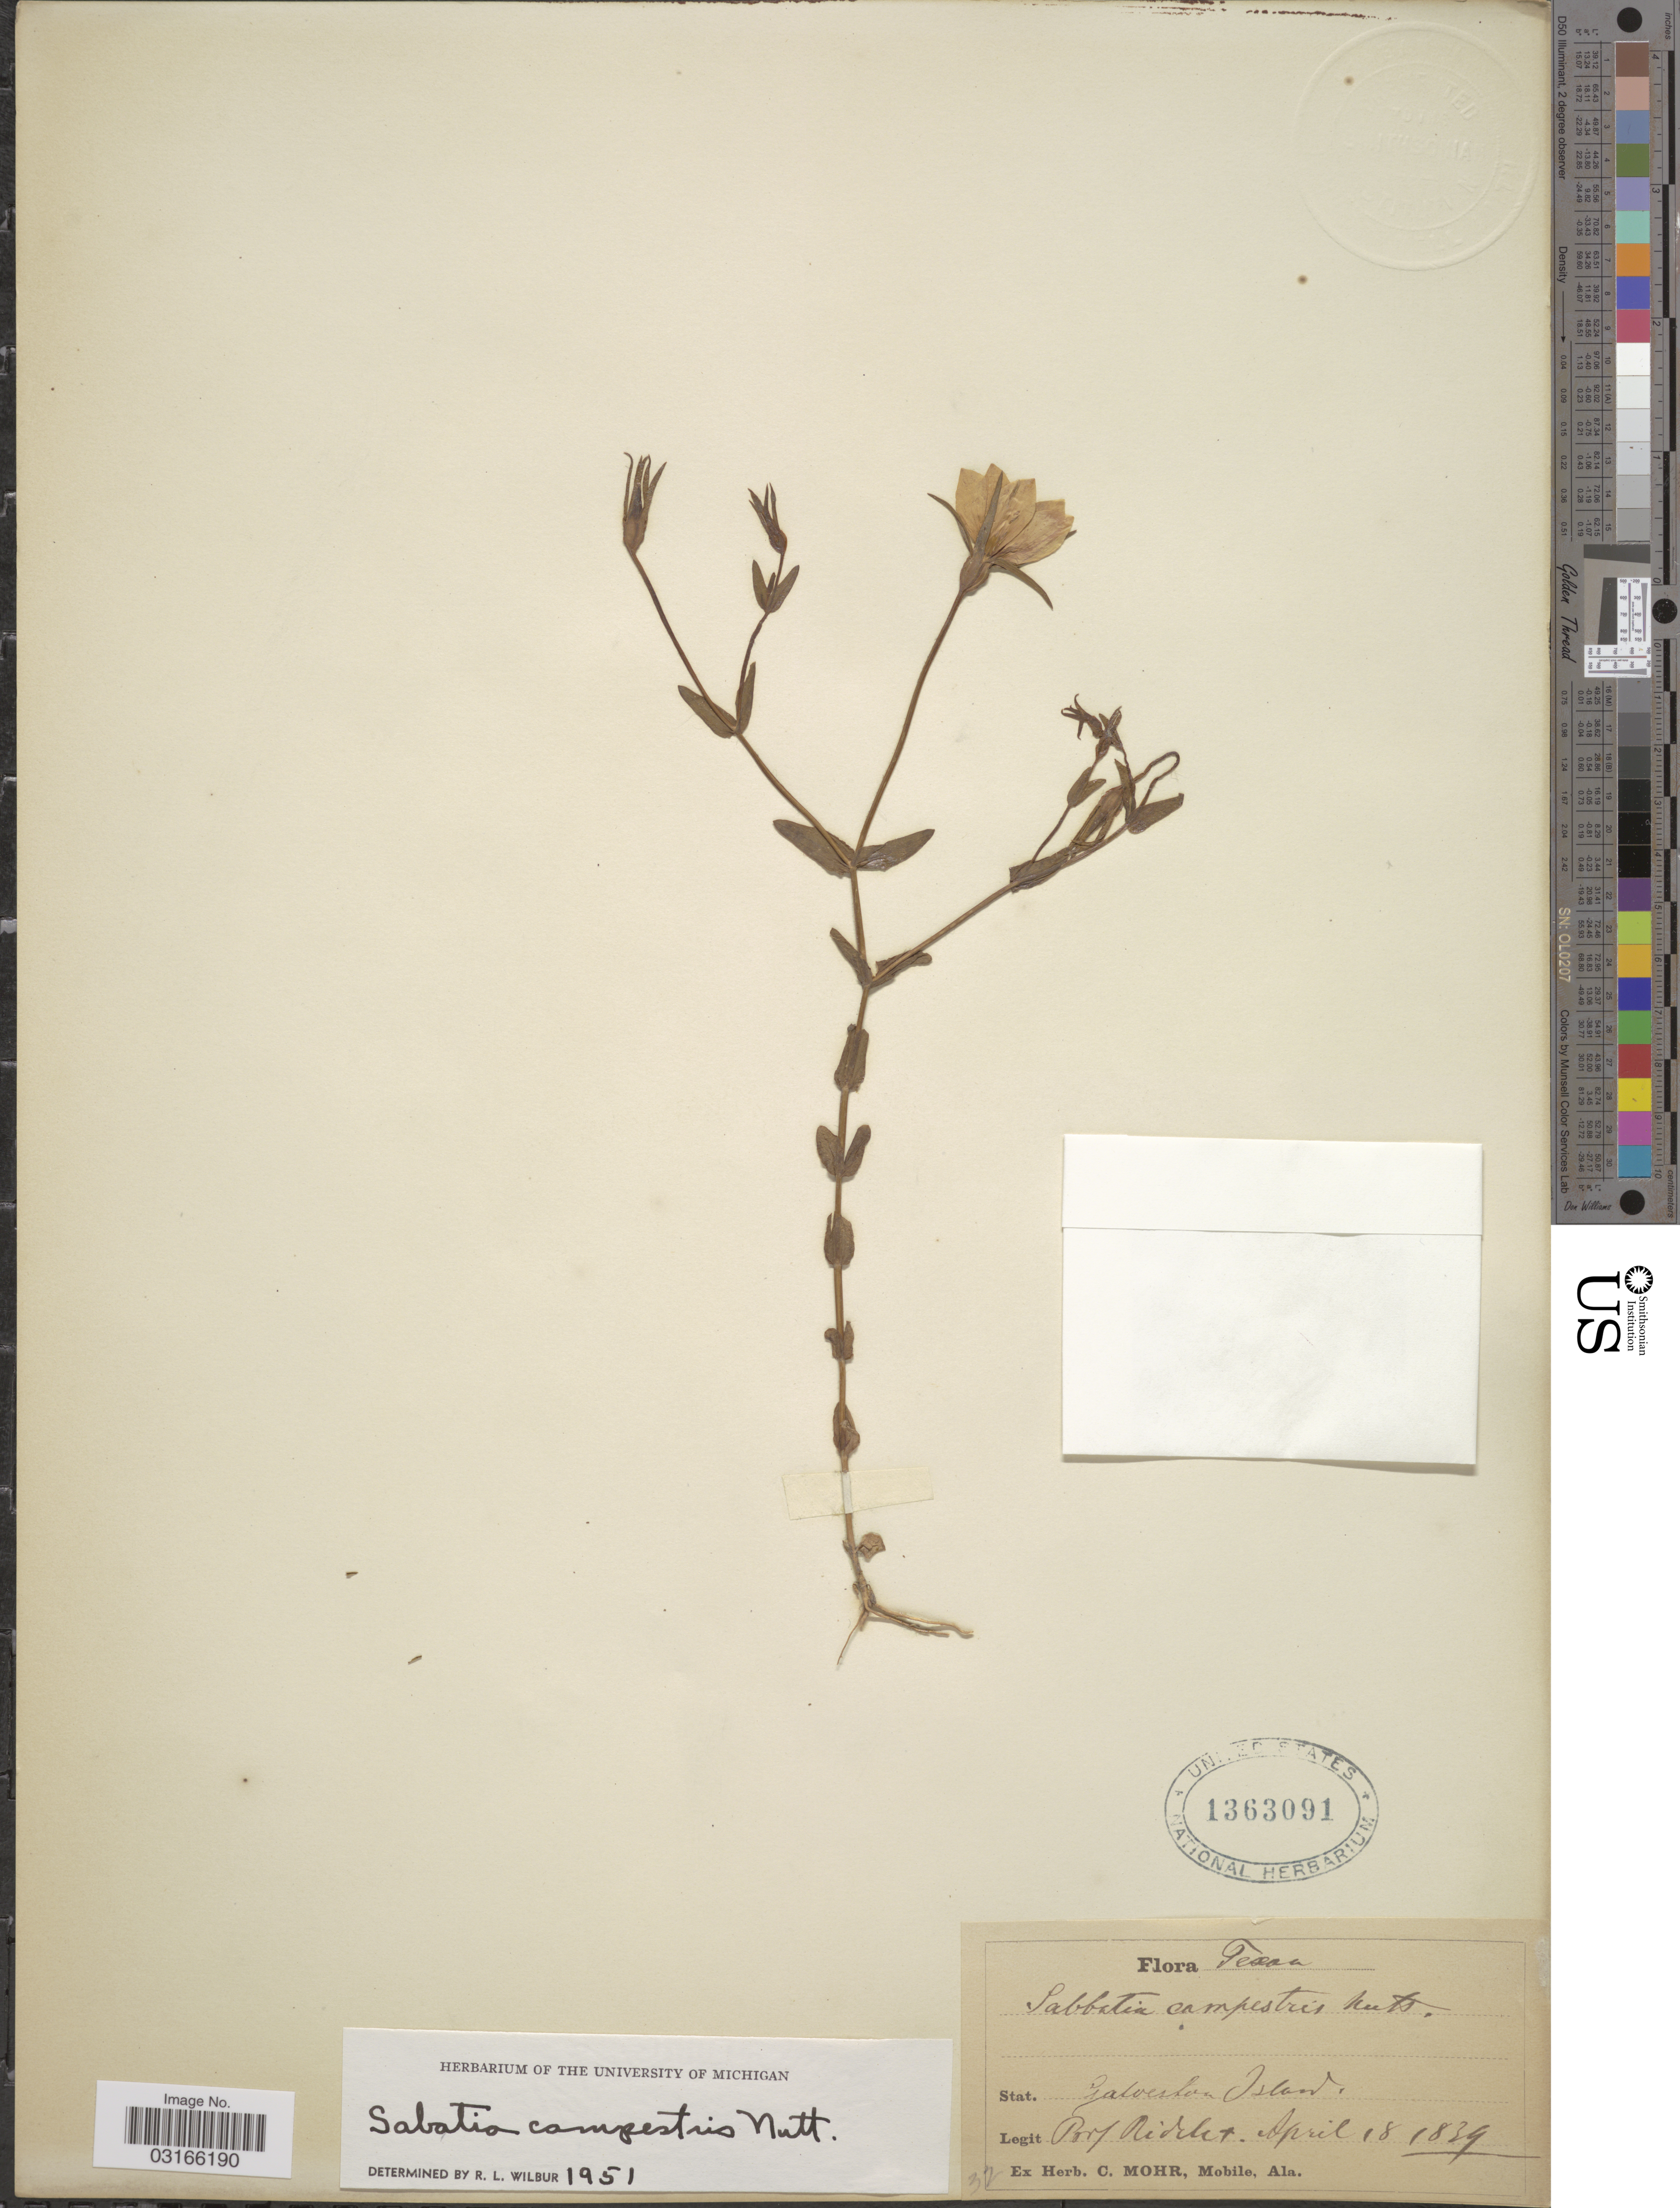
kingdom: Plantae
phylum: Tracheophyta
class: Magnoliopsida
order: Gentianales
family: Gentianaceae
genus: Sabatia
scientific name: Sabatia campestris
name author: Nutt.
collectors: Prof. Ridlet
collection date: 1839-04-18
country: United States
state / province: Texas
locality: Galveston Island.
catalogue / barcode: US 1363091